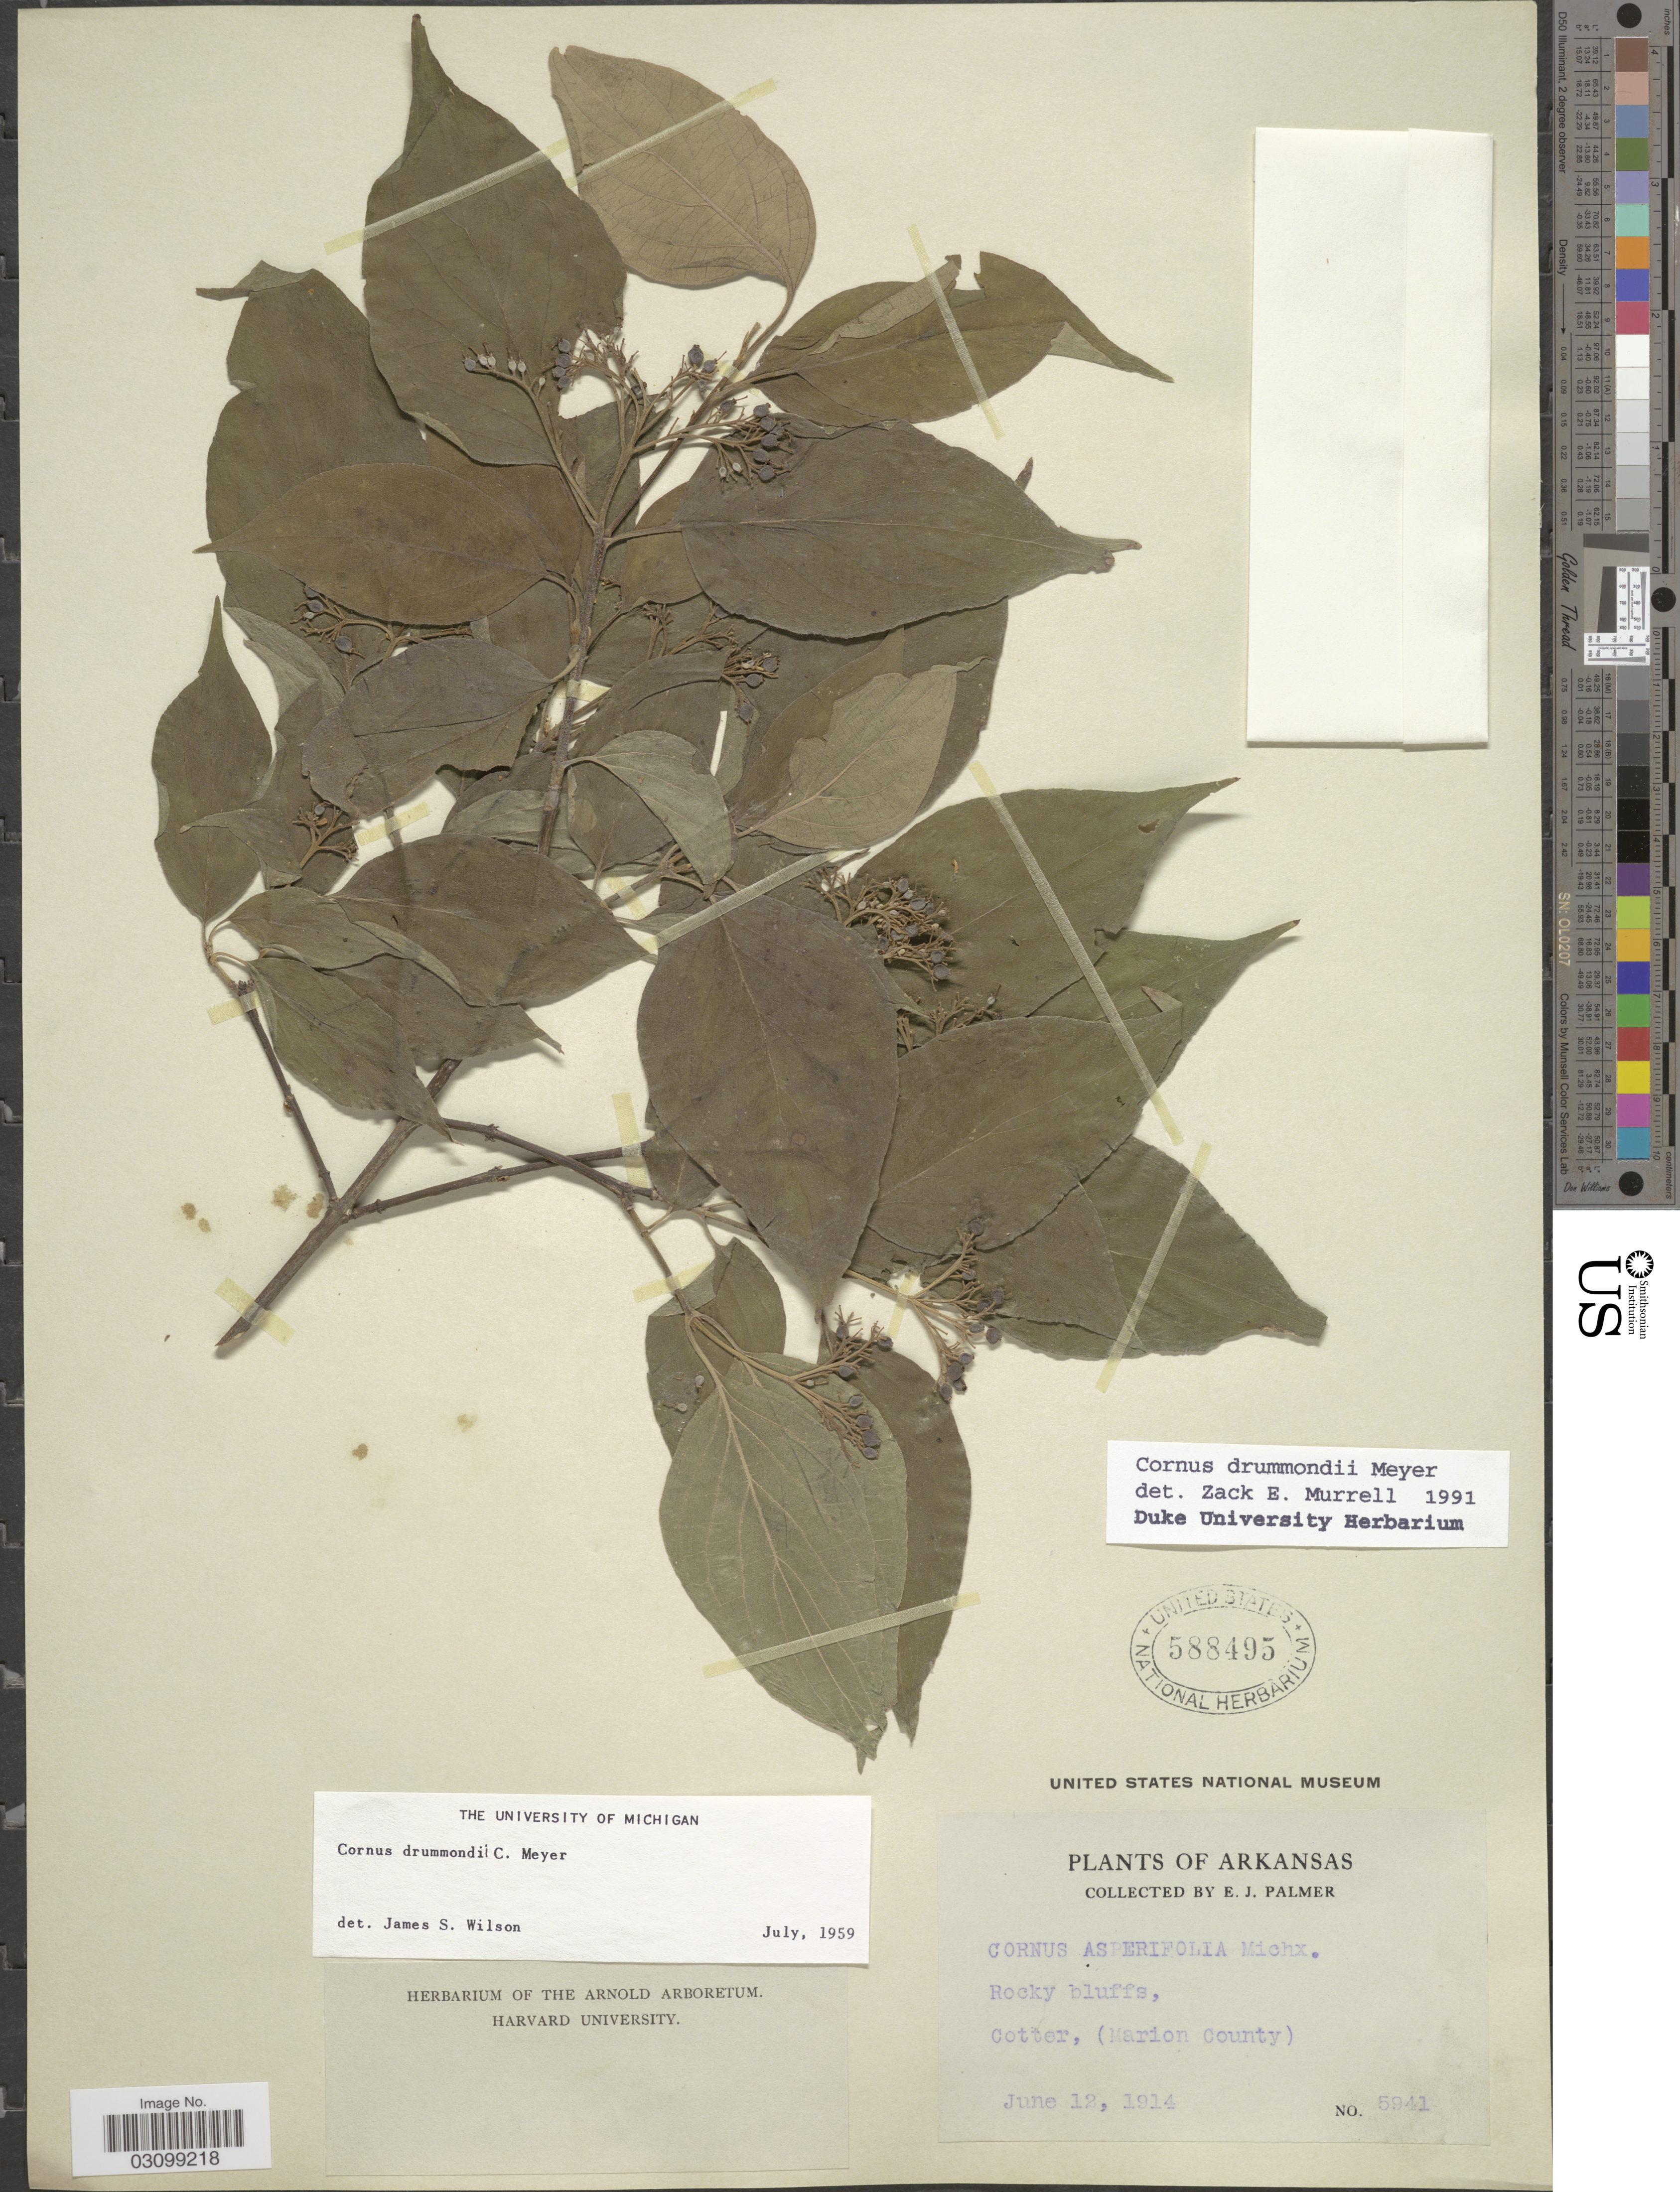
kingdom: Plantae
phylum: Tracheophyta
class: Magnoliopsida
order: Cornales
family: Cornaceae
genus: Cornus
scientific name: Cornus drummondii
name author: C.A. Mey.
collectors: E. J. Palmer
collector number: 5941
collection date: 1914-06-12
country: United States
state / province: Arkansas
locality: Rocky bluffs, Cotter, (Marion County).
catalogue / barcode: US 588495